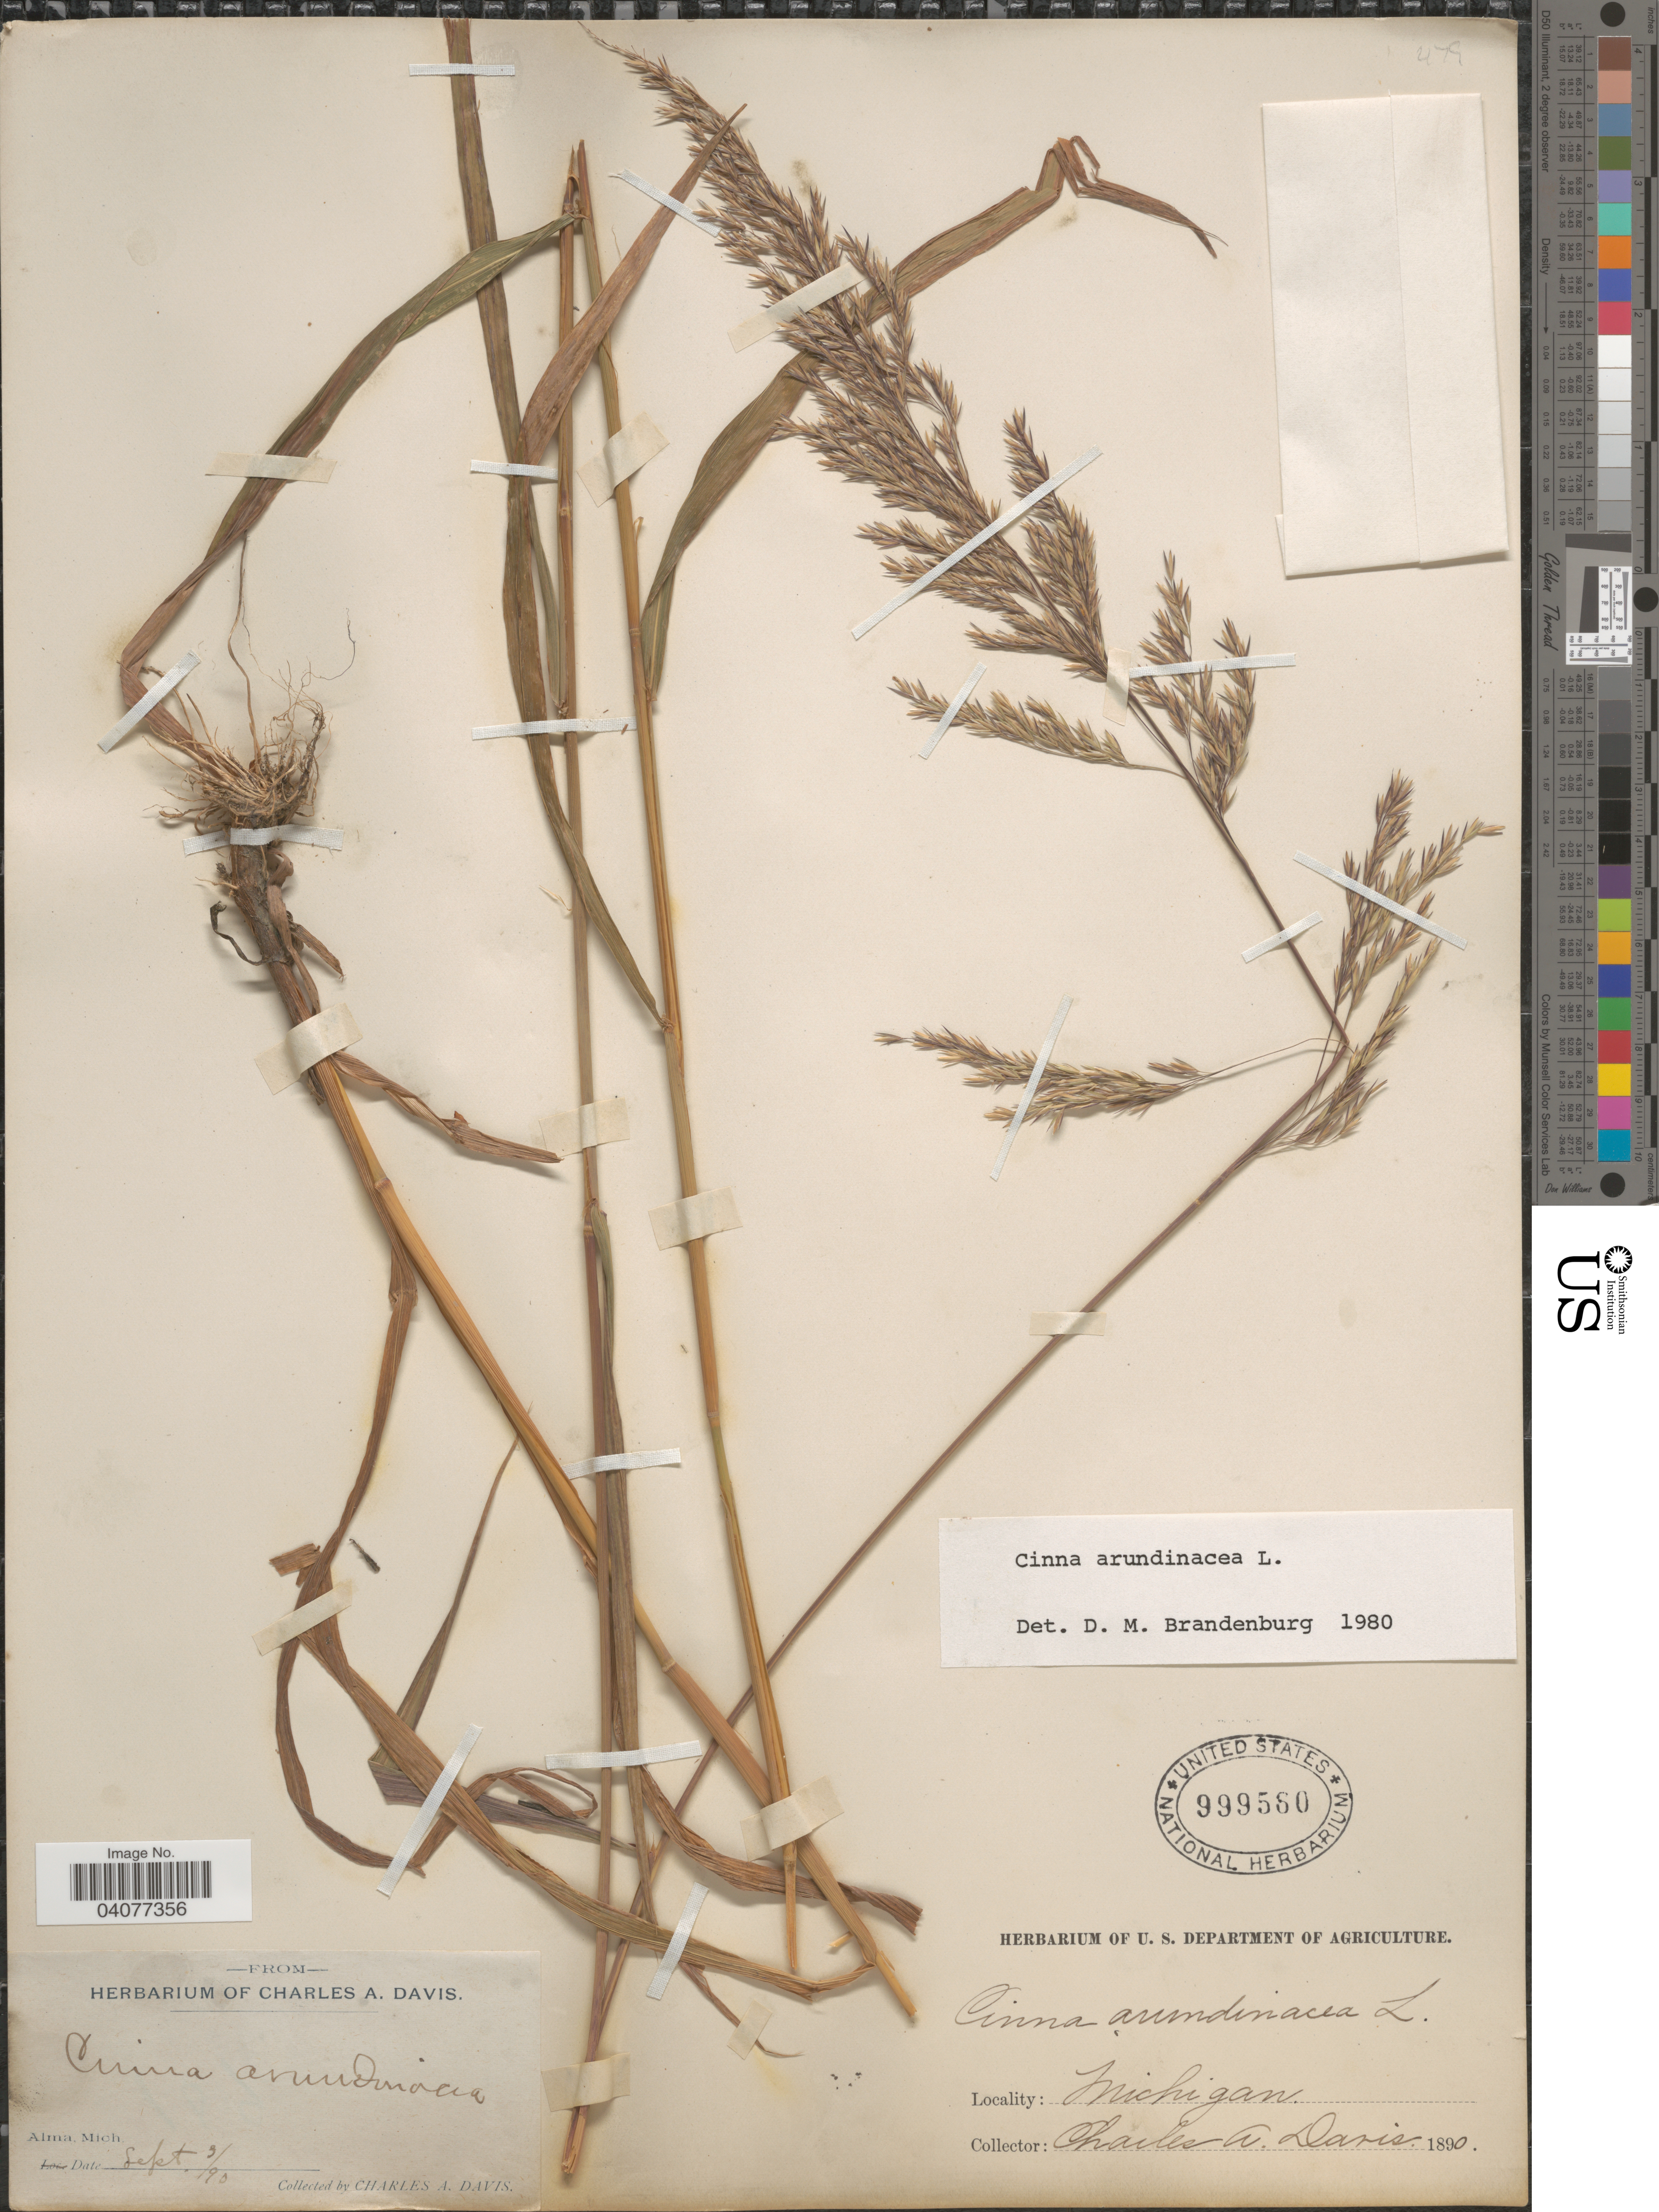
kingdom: Plantae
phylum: Tracheophyta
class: Liliopsida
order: Poales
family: Poaceae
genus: Cinna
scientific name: Cinna arundinacea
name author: L.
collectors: C. Davis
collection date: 1890-09-03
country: United States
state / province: Michigan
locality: Alma.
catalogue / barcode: US 999560